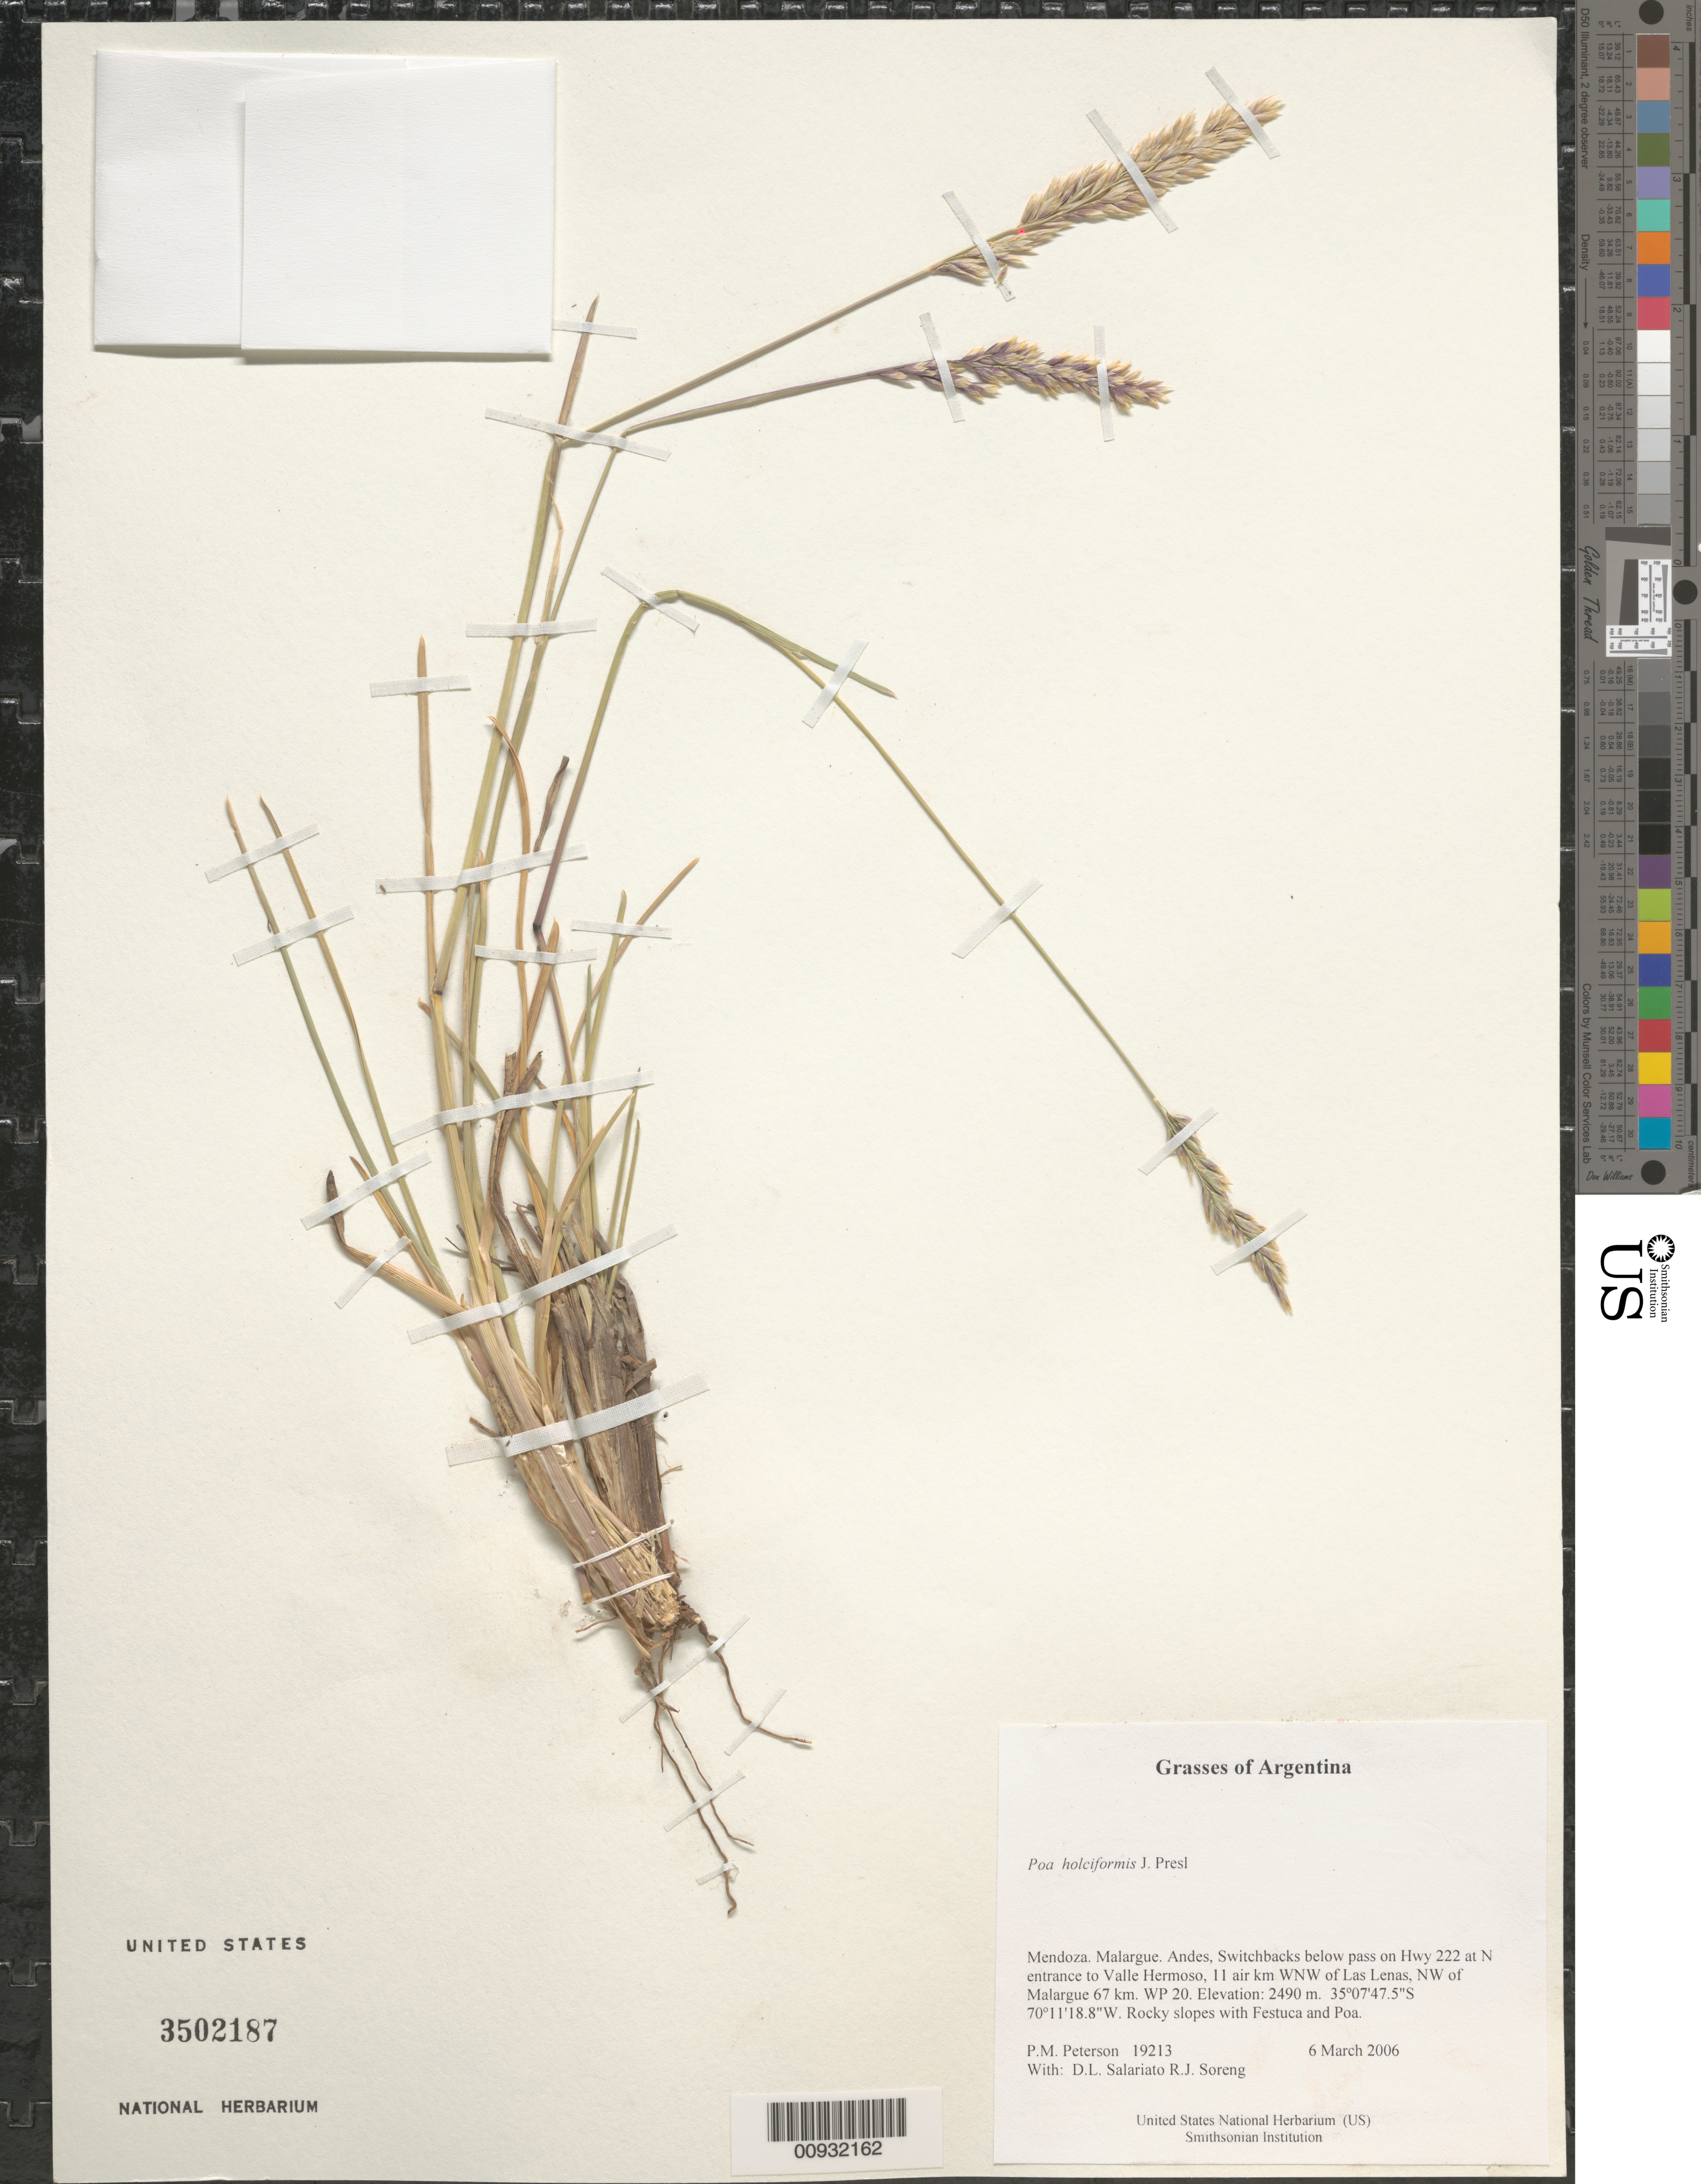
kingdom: Plantae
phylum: Tracheophyta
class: Liliopsida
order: Poales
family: Poaceae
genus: Poa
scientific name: Poa holciformis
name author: J. Presl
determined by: Soreng, Robert J., Research Associate (BOT), Smithsonian Institution - National Museum of Natural History (UNITED STATES)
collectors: P. M. Peterson, R. J. Soreng, D. Salariato & A. Panizza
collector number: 19213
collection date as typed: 06 Mar 2006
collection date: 2006-03-06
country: Argentina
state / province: Mendoza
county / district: Malargue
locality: Andes, Switchbacks below pass on Hwy 222 at N entrance to Valle Hermoso, 11 air km WNW of Las Lenas, NW of Malargue 67 km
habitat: Rocky slopes with Festuca and Poa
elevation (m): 2490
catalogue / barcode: US 3502187